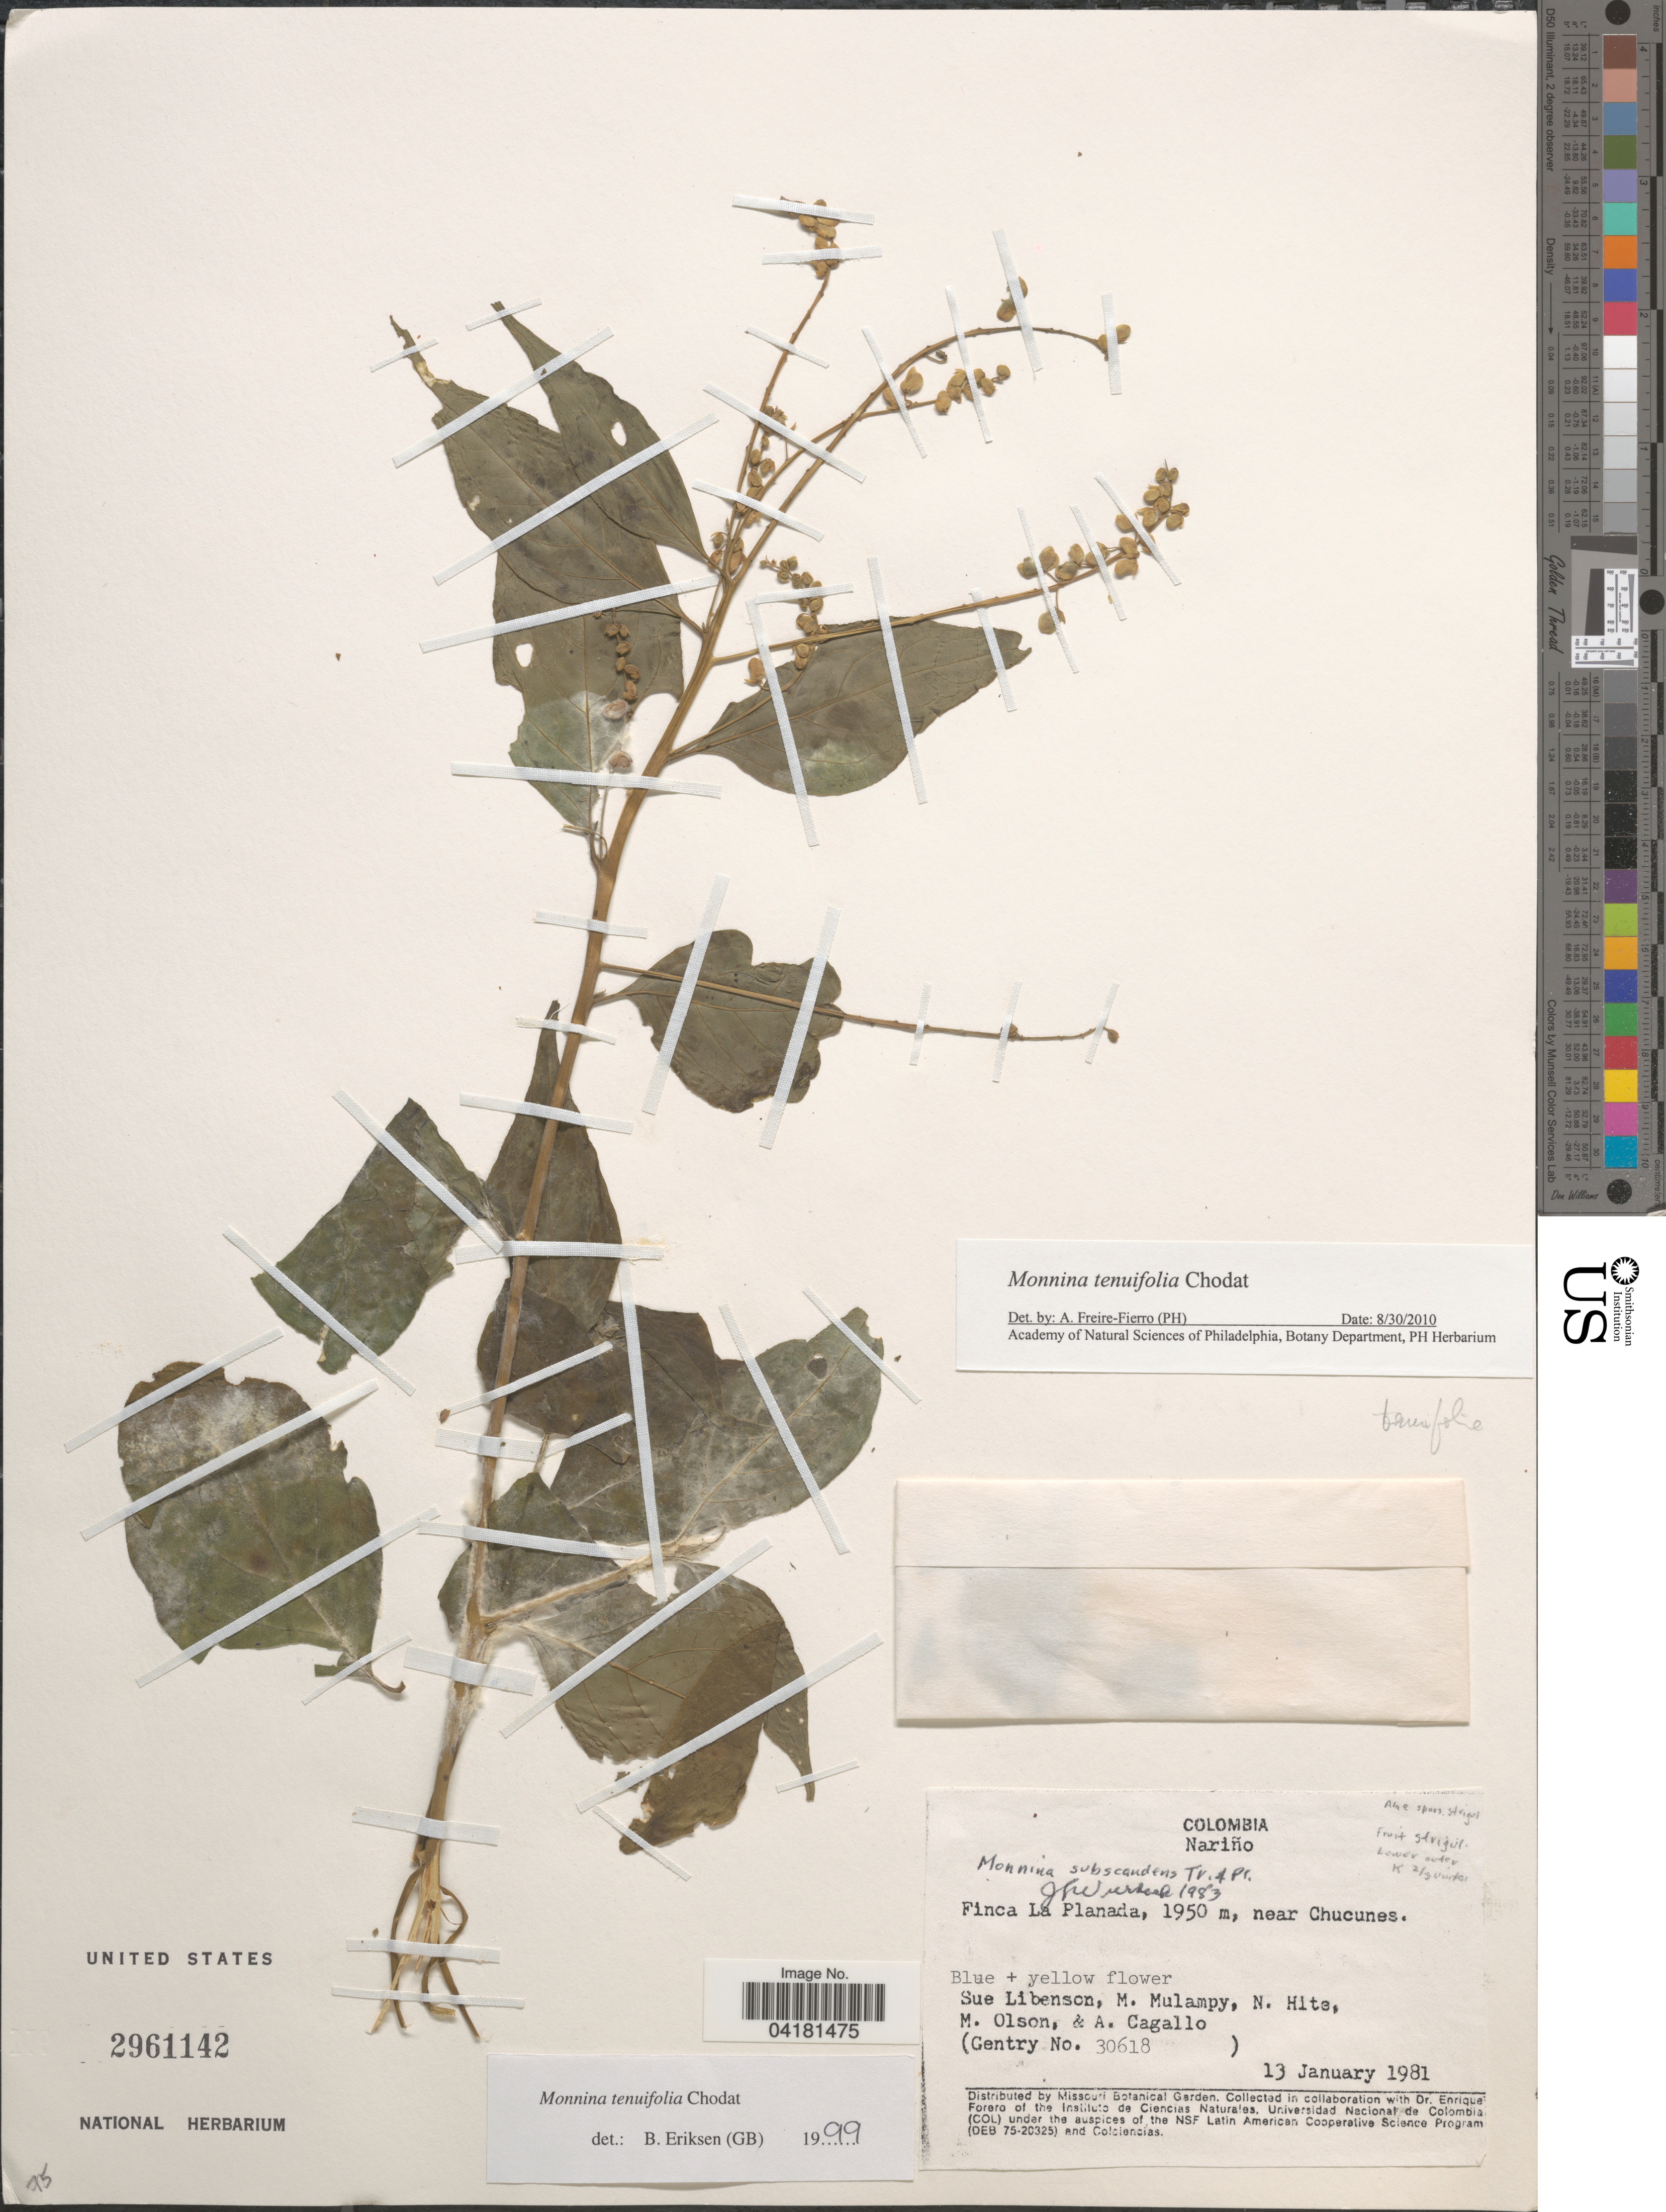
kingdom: Plantae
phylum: Tracheophyta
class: Magnoliopsida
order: Fabales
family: Polygalaceae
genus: Monnina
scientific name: Monnina tenuifolia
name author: Chodat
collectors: S. Libenson, M. Mulampy, N. Hite, M. Olson & A. Cagallo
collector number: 30618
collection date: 1981-01-13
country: Colombia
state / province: Nariño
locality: Finca La Planada, near Chucunes.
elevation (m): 1950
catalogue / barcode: US 2961142